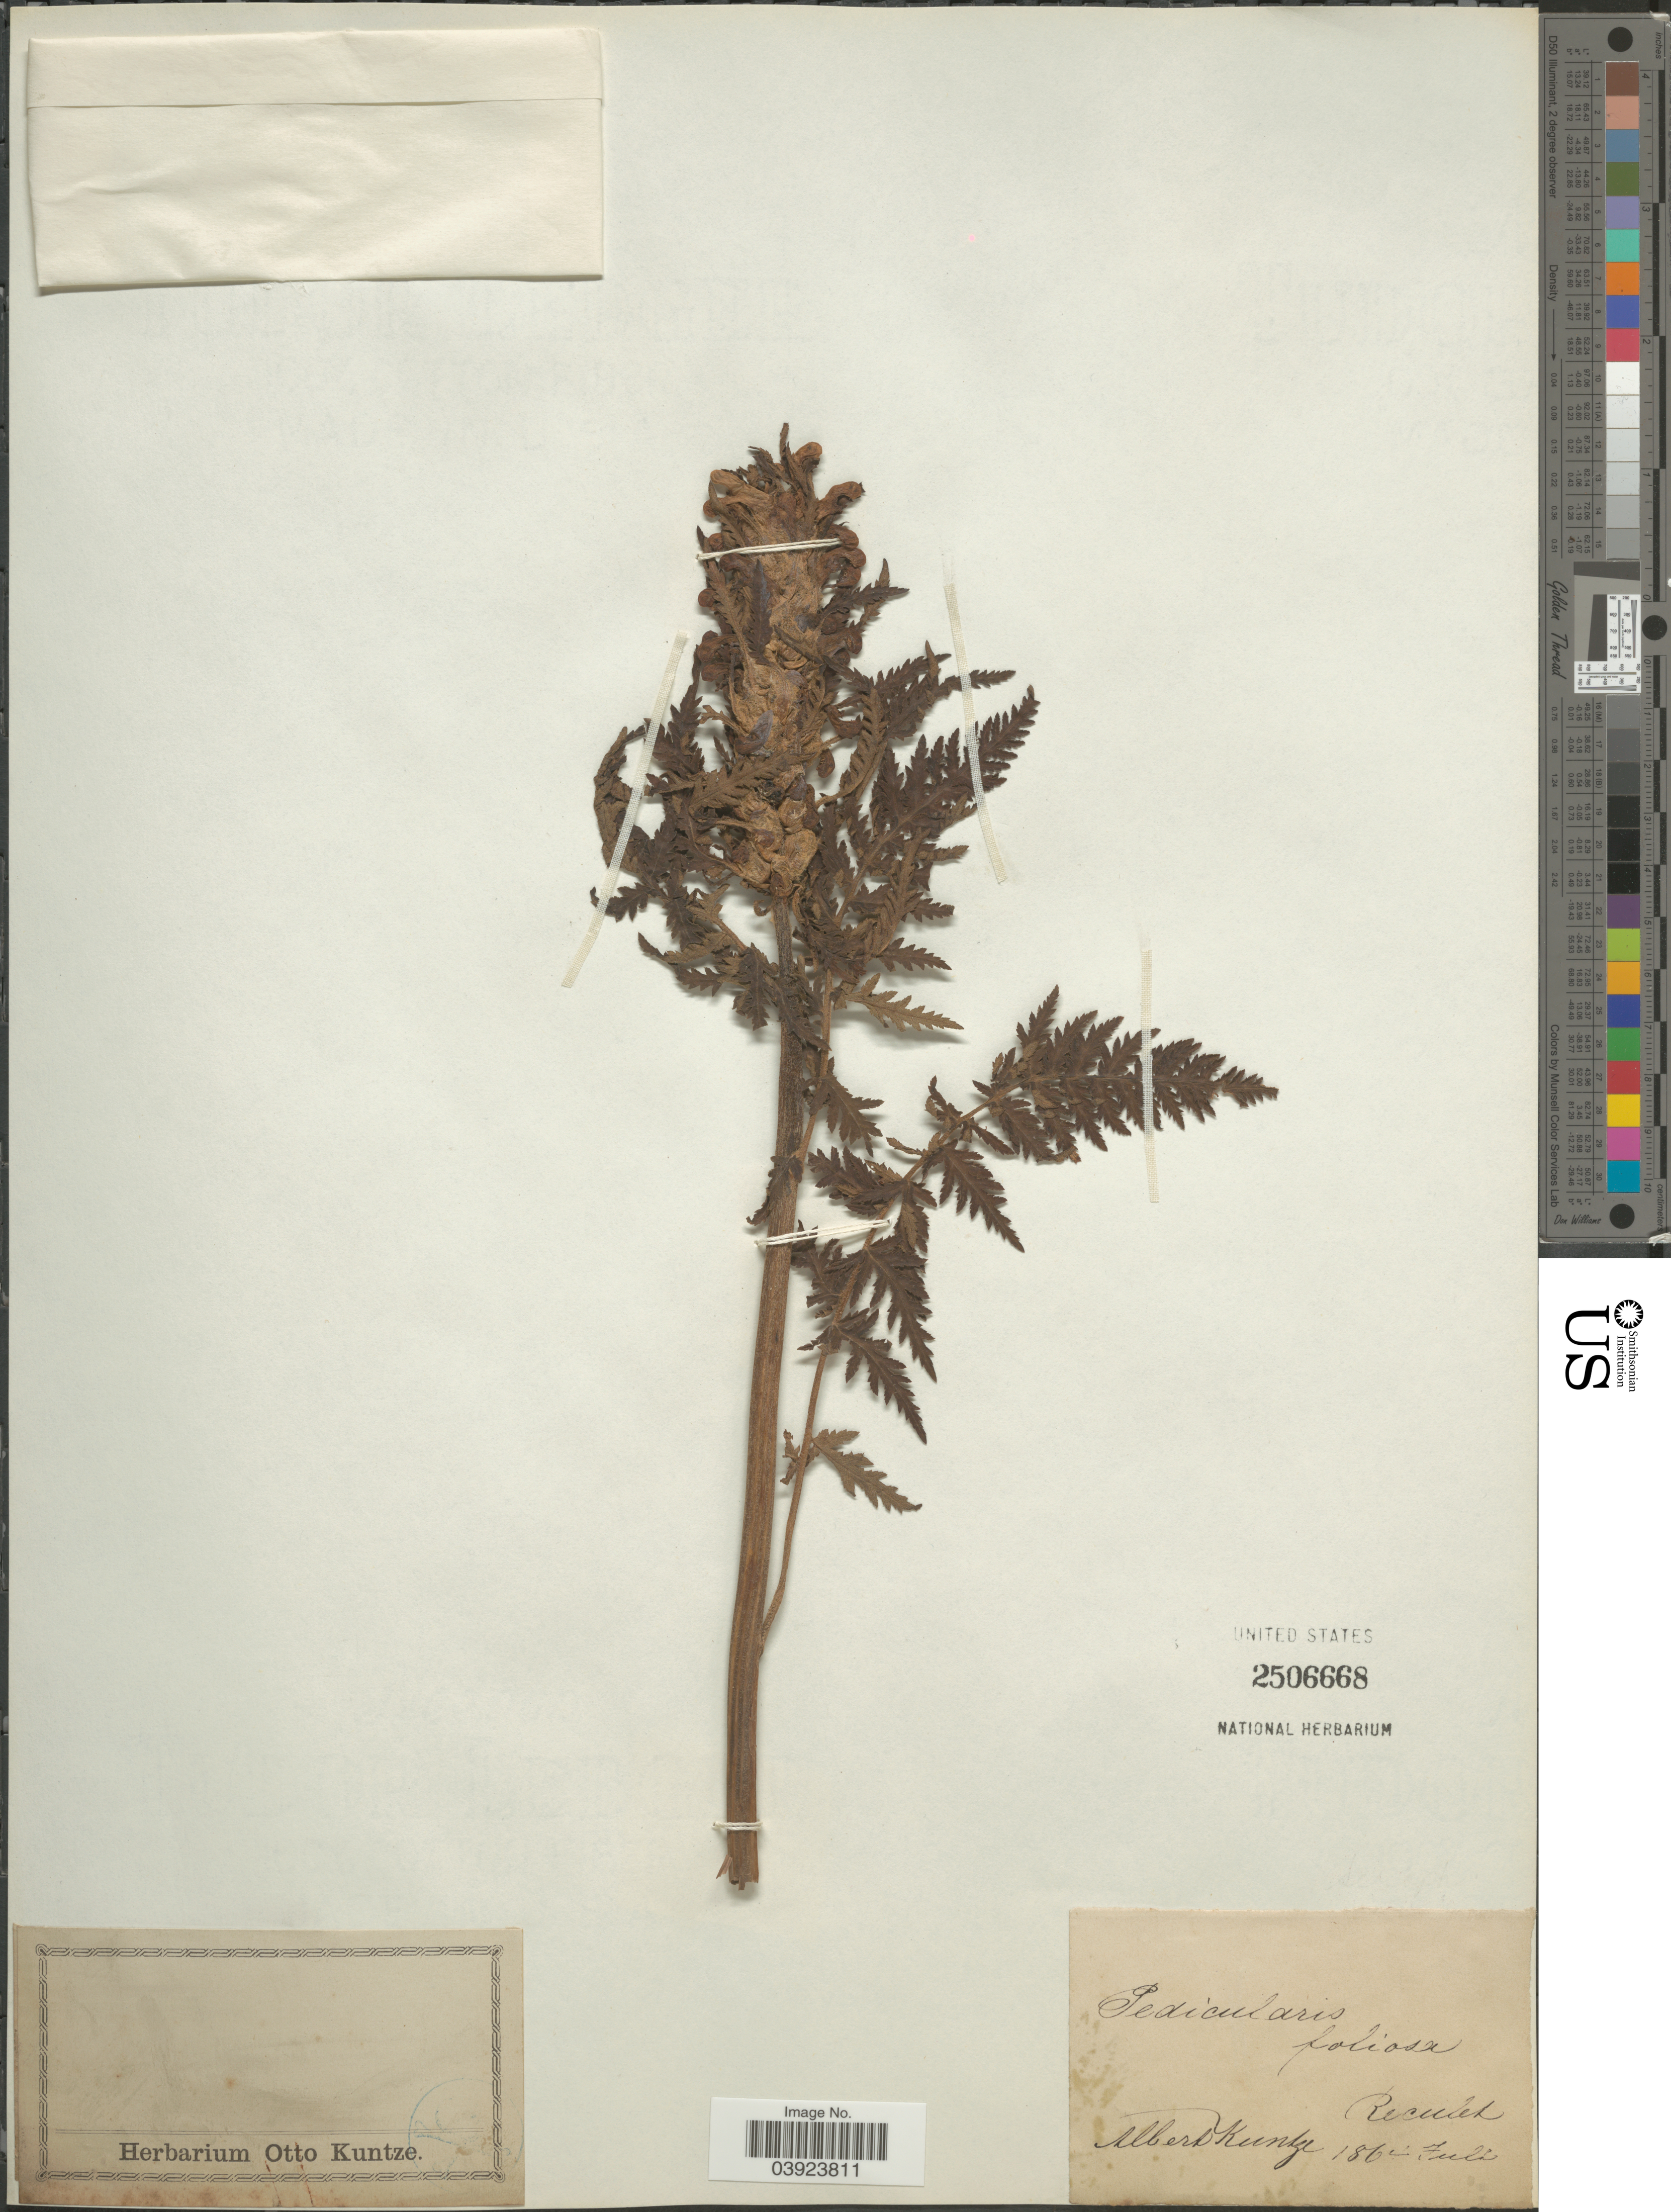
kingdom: Plantae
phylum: Tracheophyta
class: Magnoliopsida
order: Lamiales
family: Orobanchaceae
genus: Pedicularis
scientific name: Pedicularis foliosa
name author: L.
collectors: A. Kuntze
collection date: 1864-07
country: France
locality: Reculet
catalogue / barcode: US 2506668